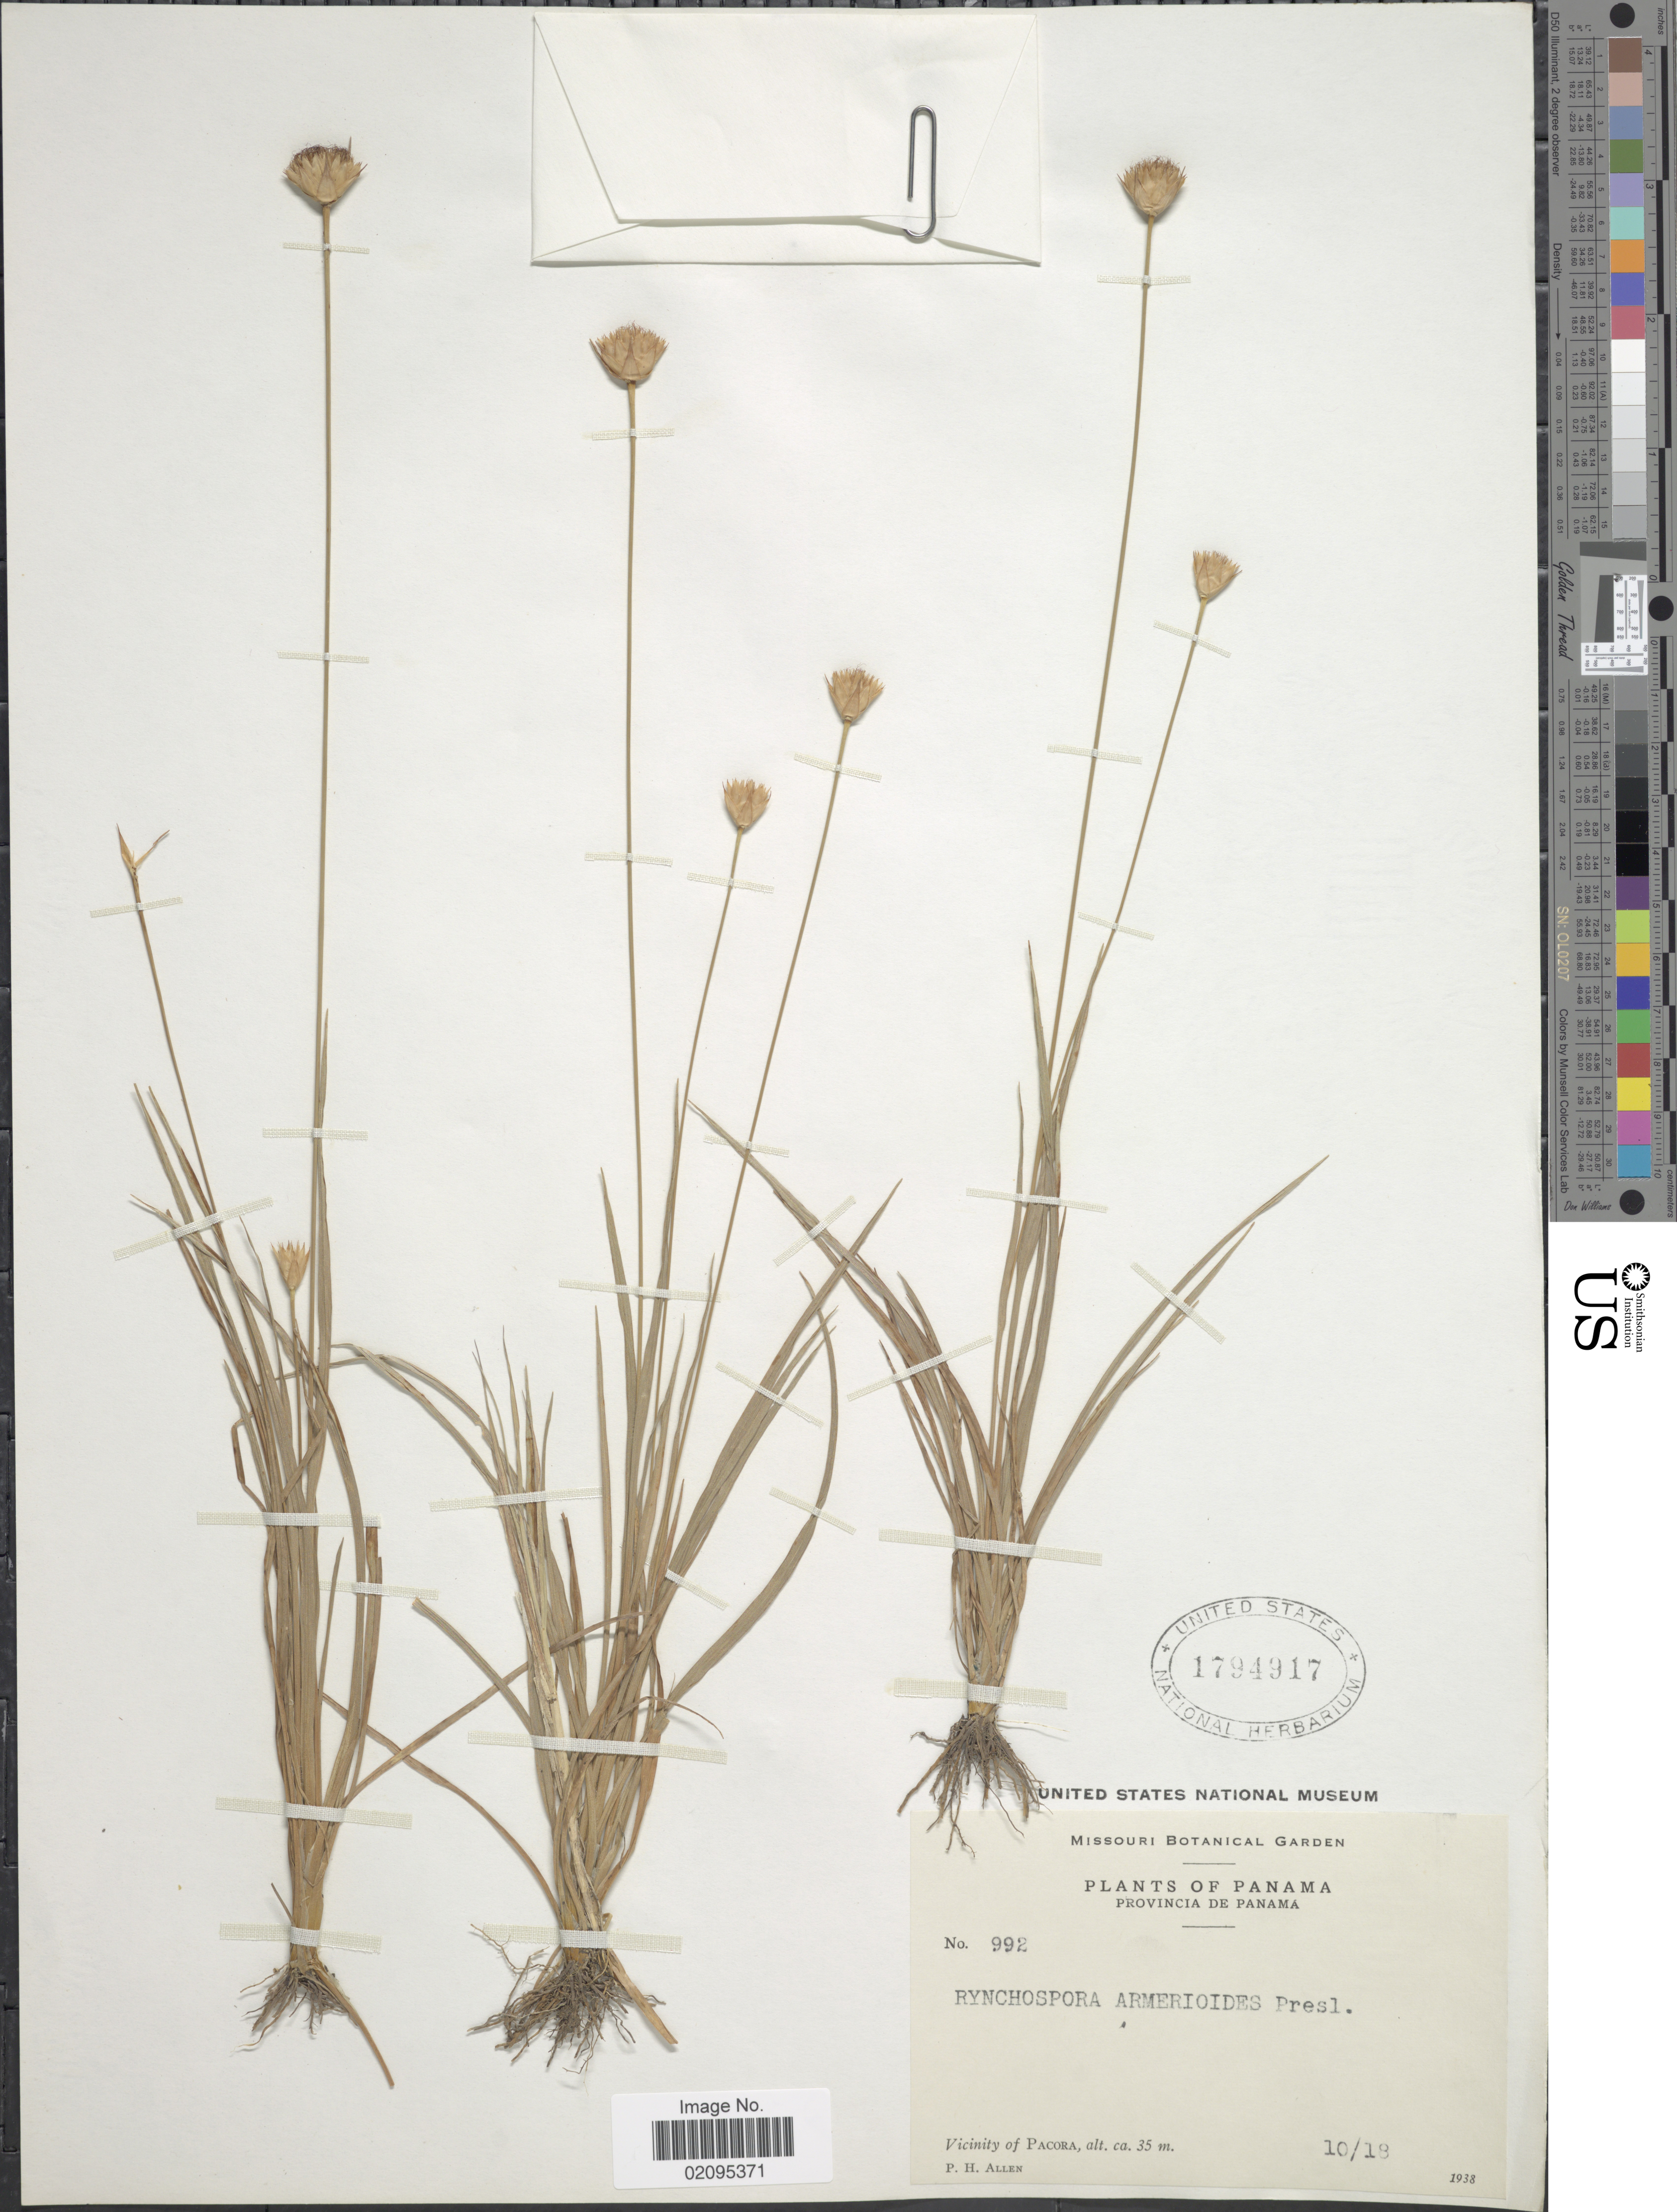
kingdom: Plantae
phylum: Tracheophyta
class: Liliopsida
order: Poales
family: Cyperaceae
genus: Rhynchospora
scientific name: Rhynchospora armerioides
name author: J. Presl & C. Presl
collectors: P. H. Allen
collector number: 992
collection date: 1938-10-18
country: Panama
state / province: Panamá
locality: Vicinity of Pacora.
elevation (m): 35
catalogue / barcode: US 1794917